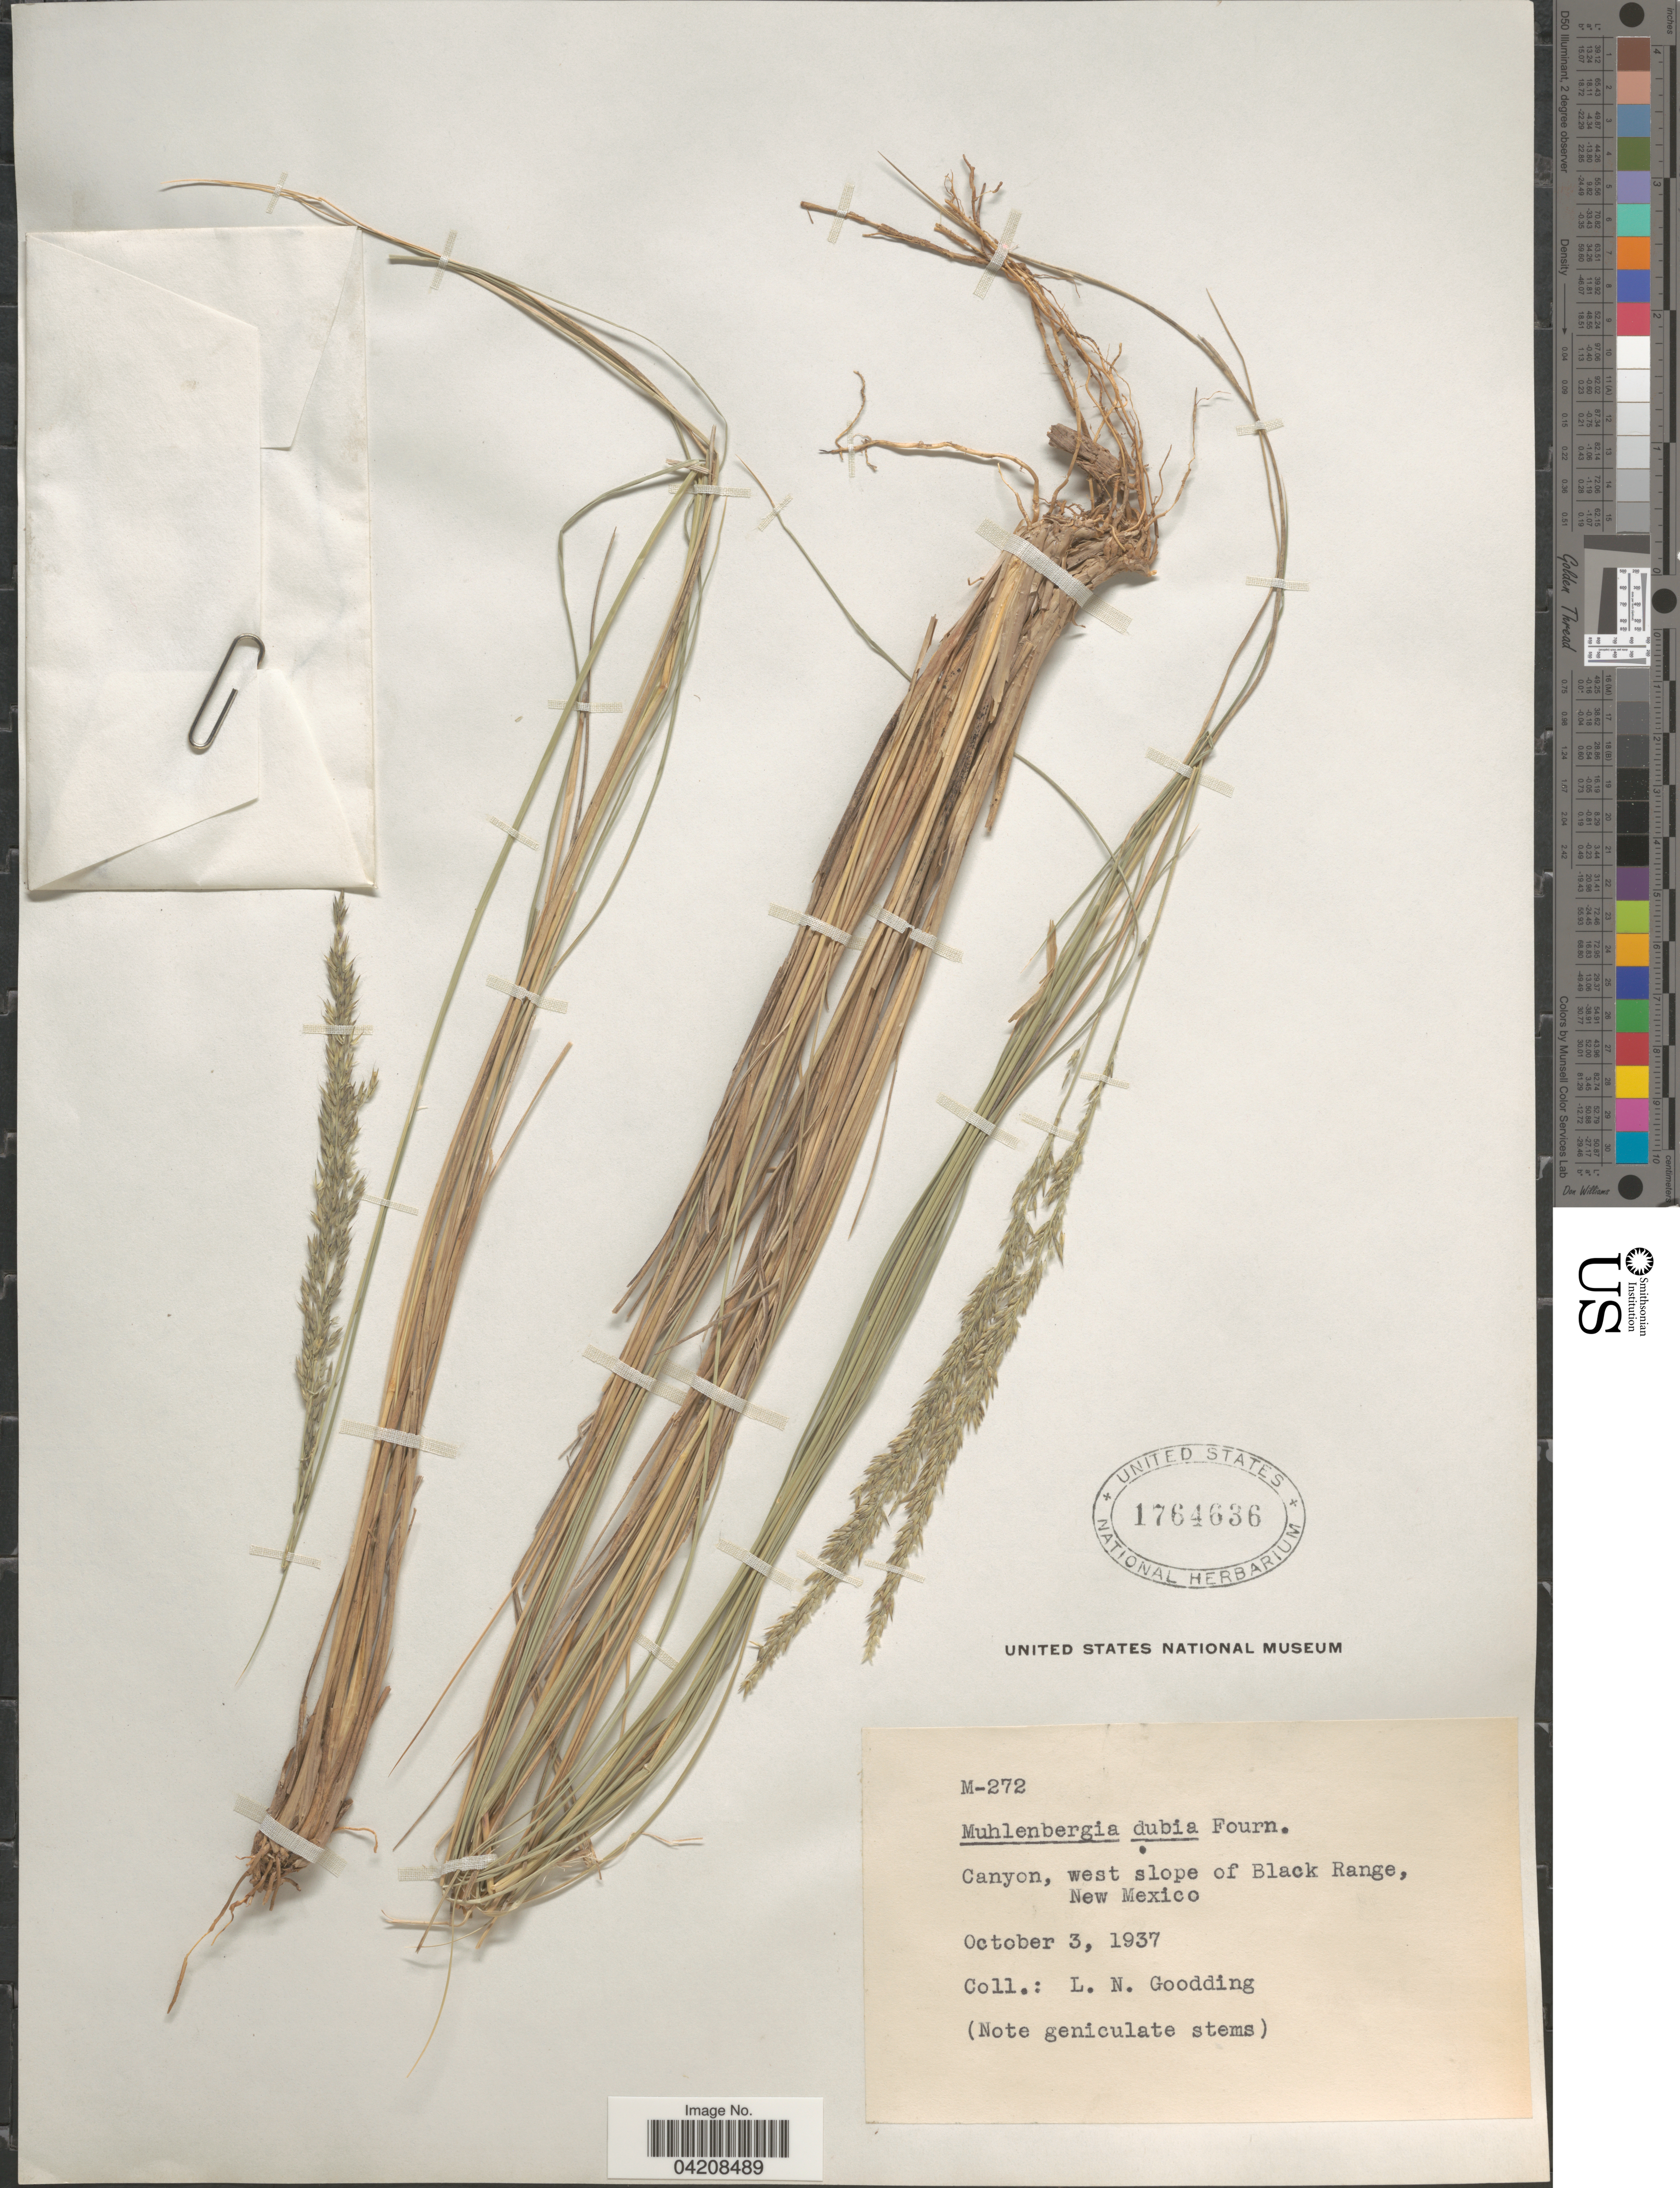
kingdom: Plantae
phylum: Tracheophyta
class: Liliopsida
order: Poales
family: Poaceae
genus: Muhlenbergia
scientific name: Muhlenbergia dubia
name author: E. Fourn.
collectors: L. N. Goodding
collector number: M-272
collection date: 1937-10-03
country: United States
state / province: New Mexico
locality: Canyon, west slope of Black Range.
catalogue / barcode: US 1764636